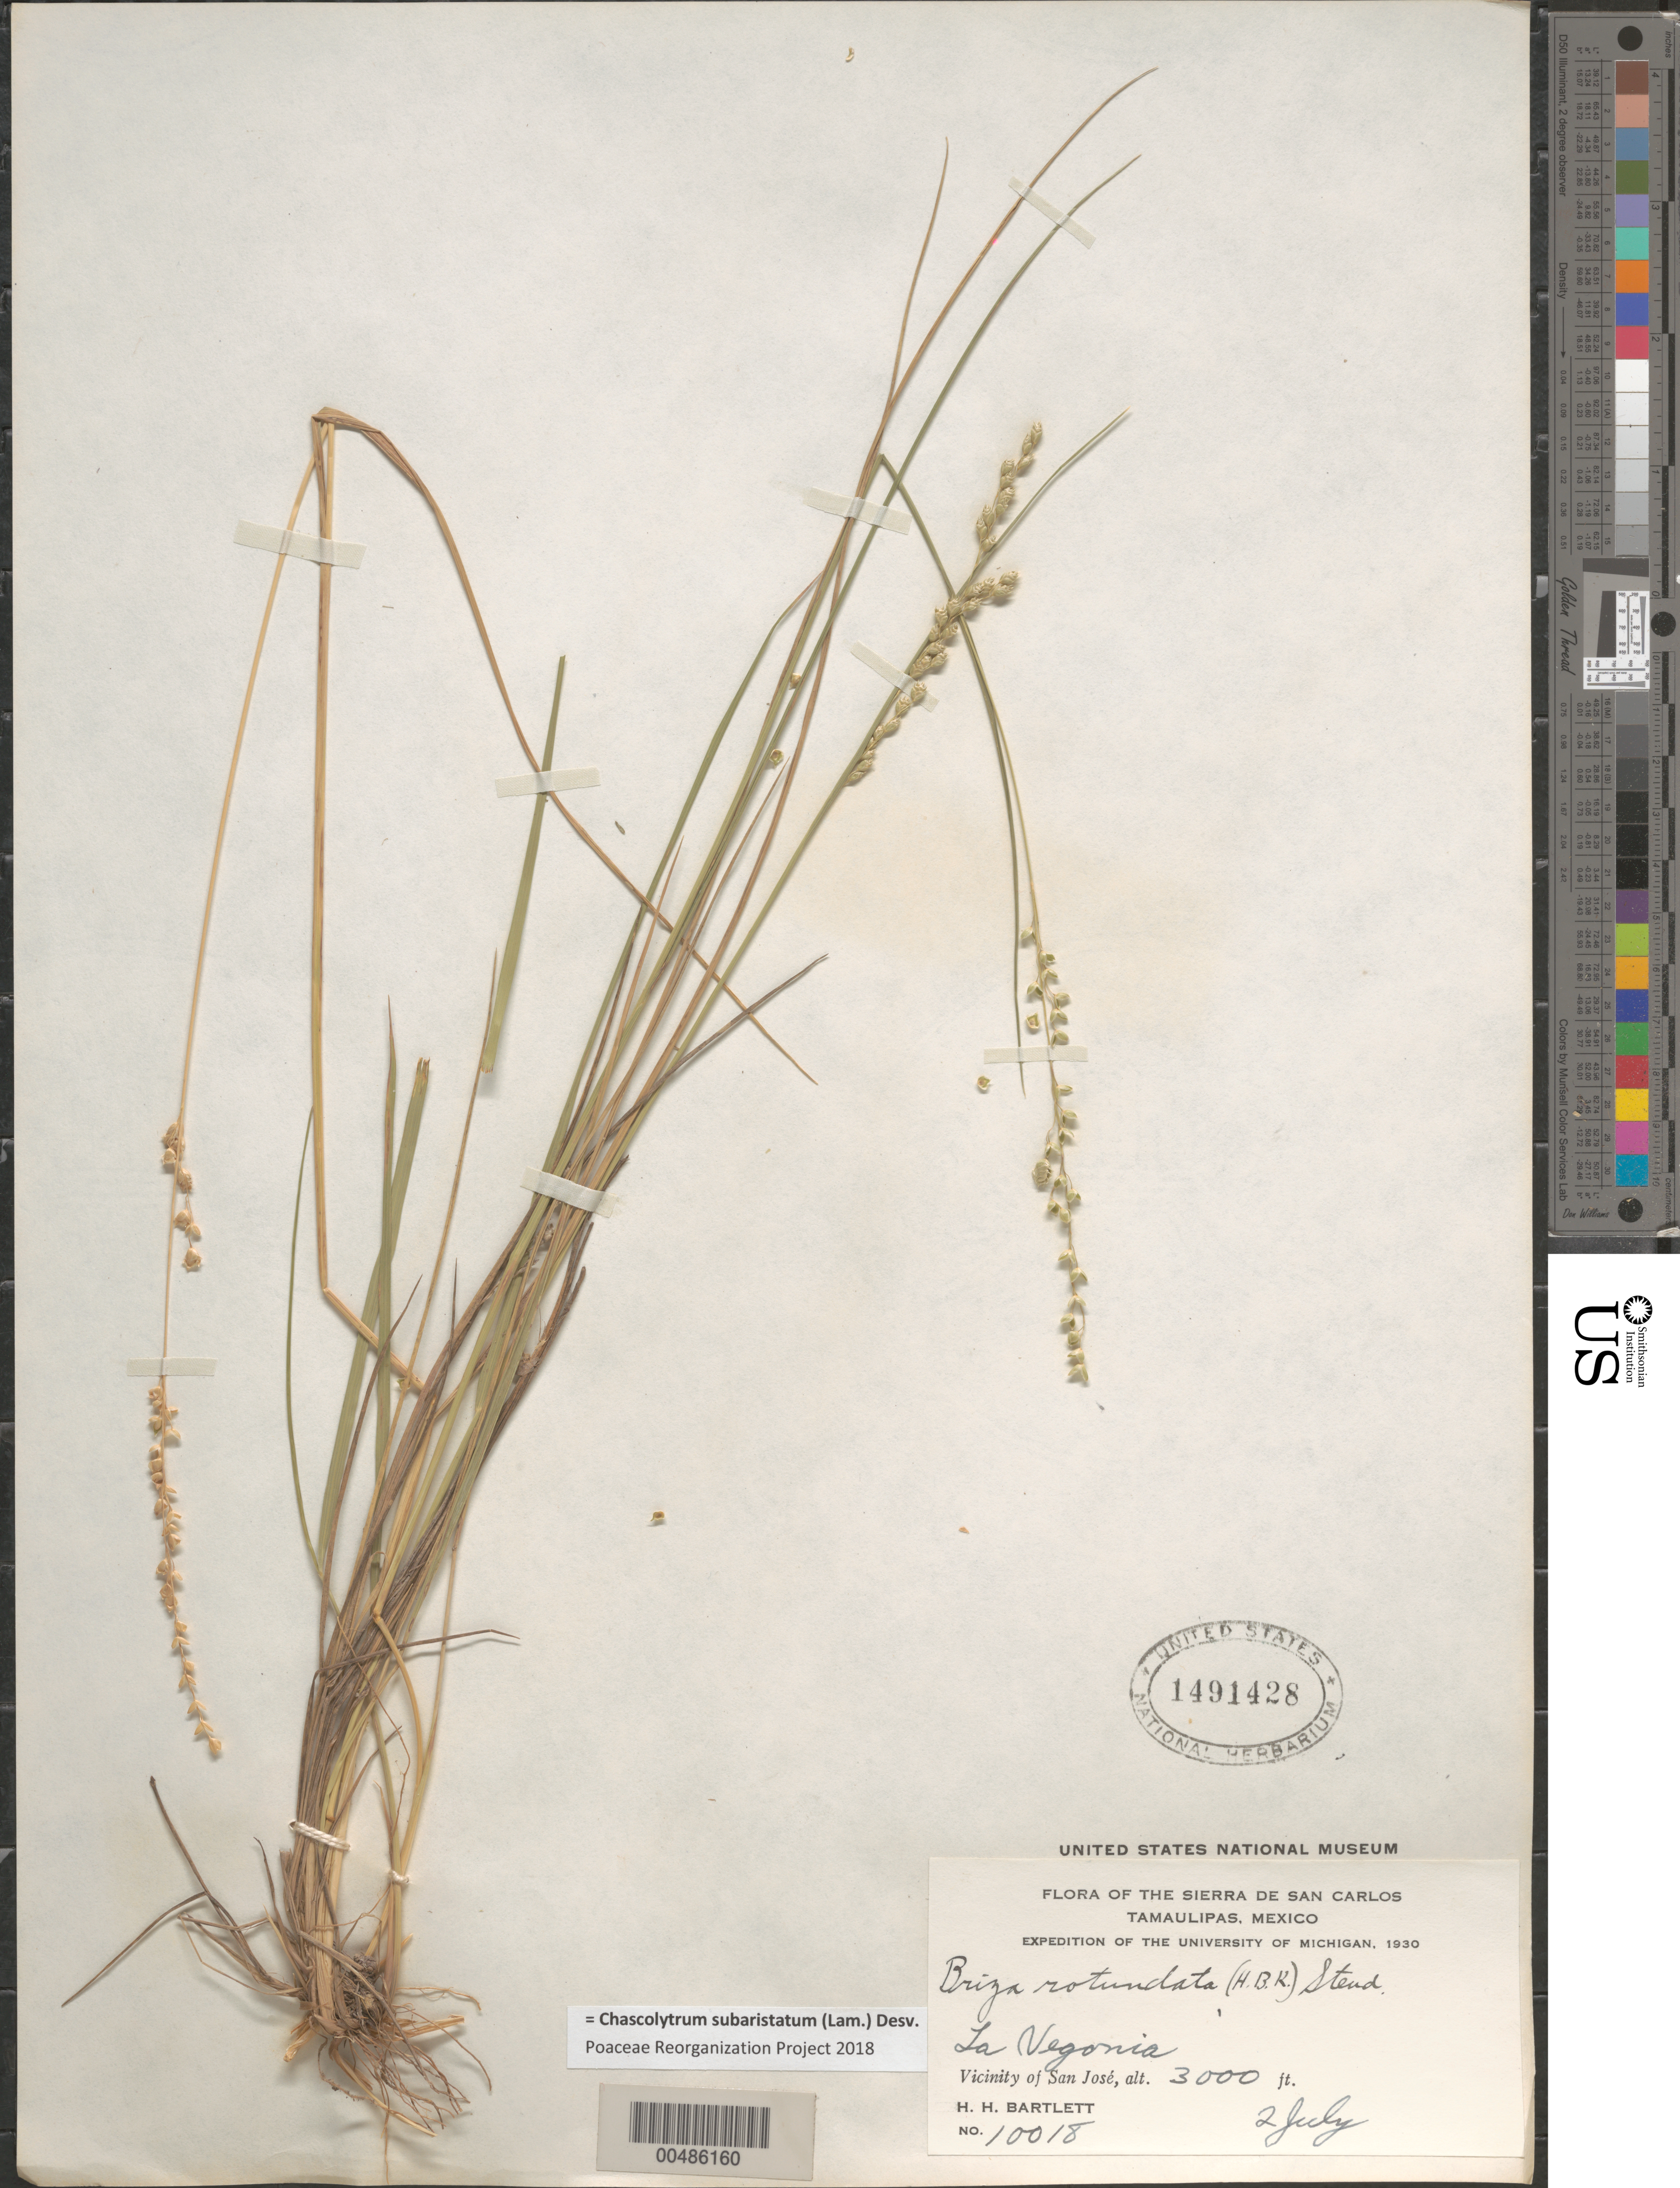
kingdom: Plantae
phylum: Tracheophyta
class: Liliopsida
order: Poales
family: Poaceae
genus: Chascolytrum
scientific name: Chascolytrum subaristatum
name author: (Lam.) Desv.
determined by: Poaceae Reorganization Project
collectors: H. H. Bartlett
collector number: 10018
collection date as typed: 2 Jul 1930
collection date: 1930-07-02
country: Mexico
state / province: Tamaulipas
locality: Sierra de San Carlos, La Vegonia, Vicinity of San Jos‚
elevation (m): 914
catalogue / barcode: US 1491428